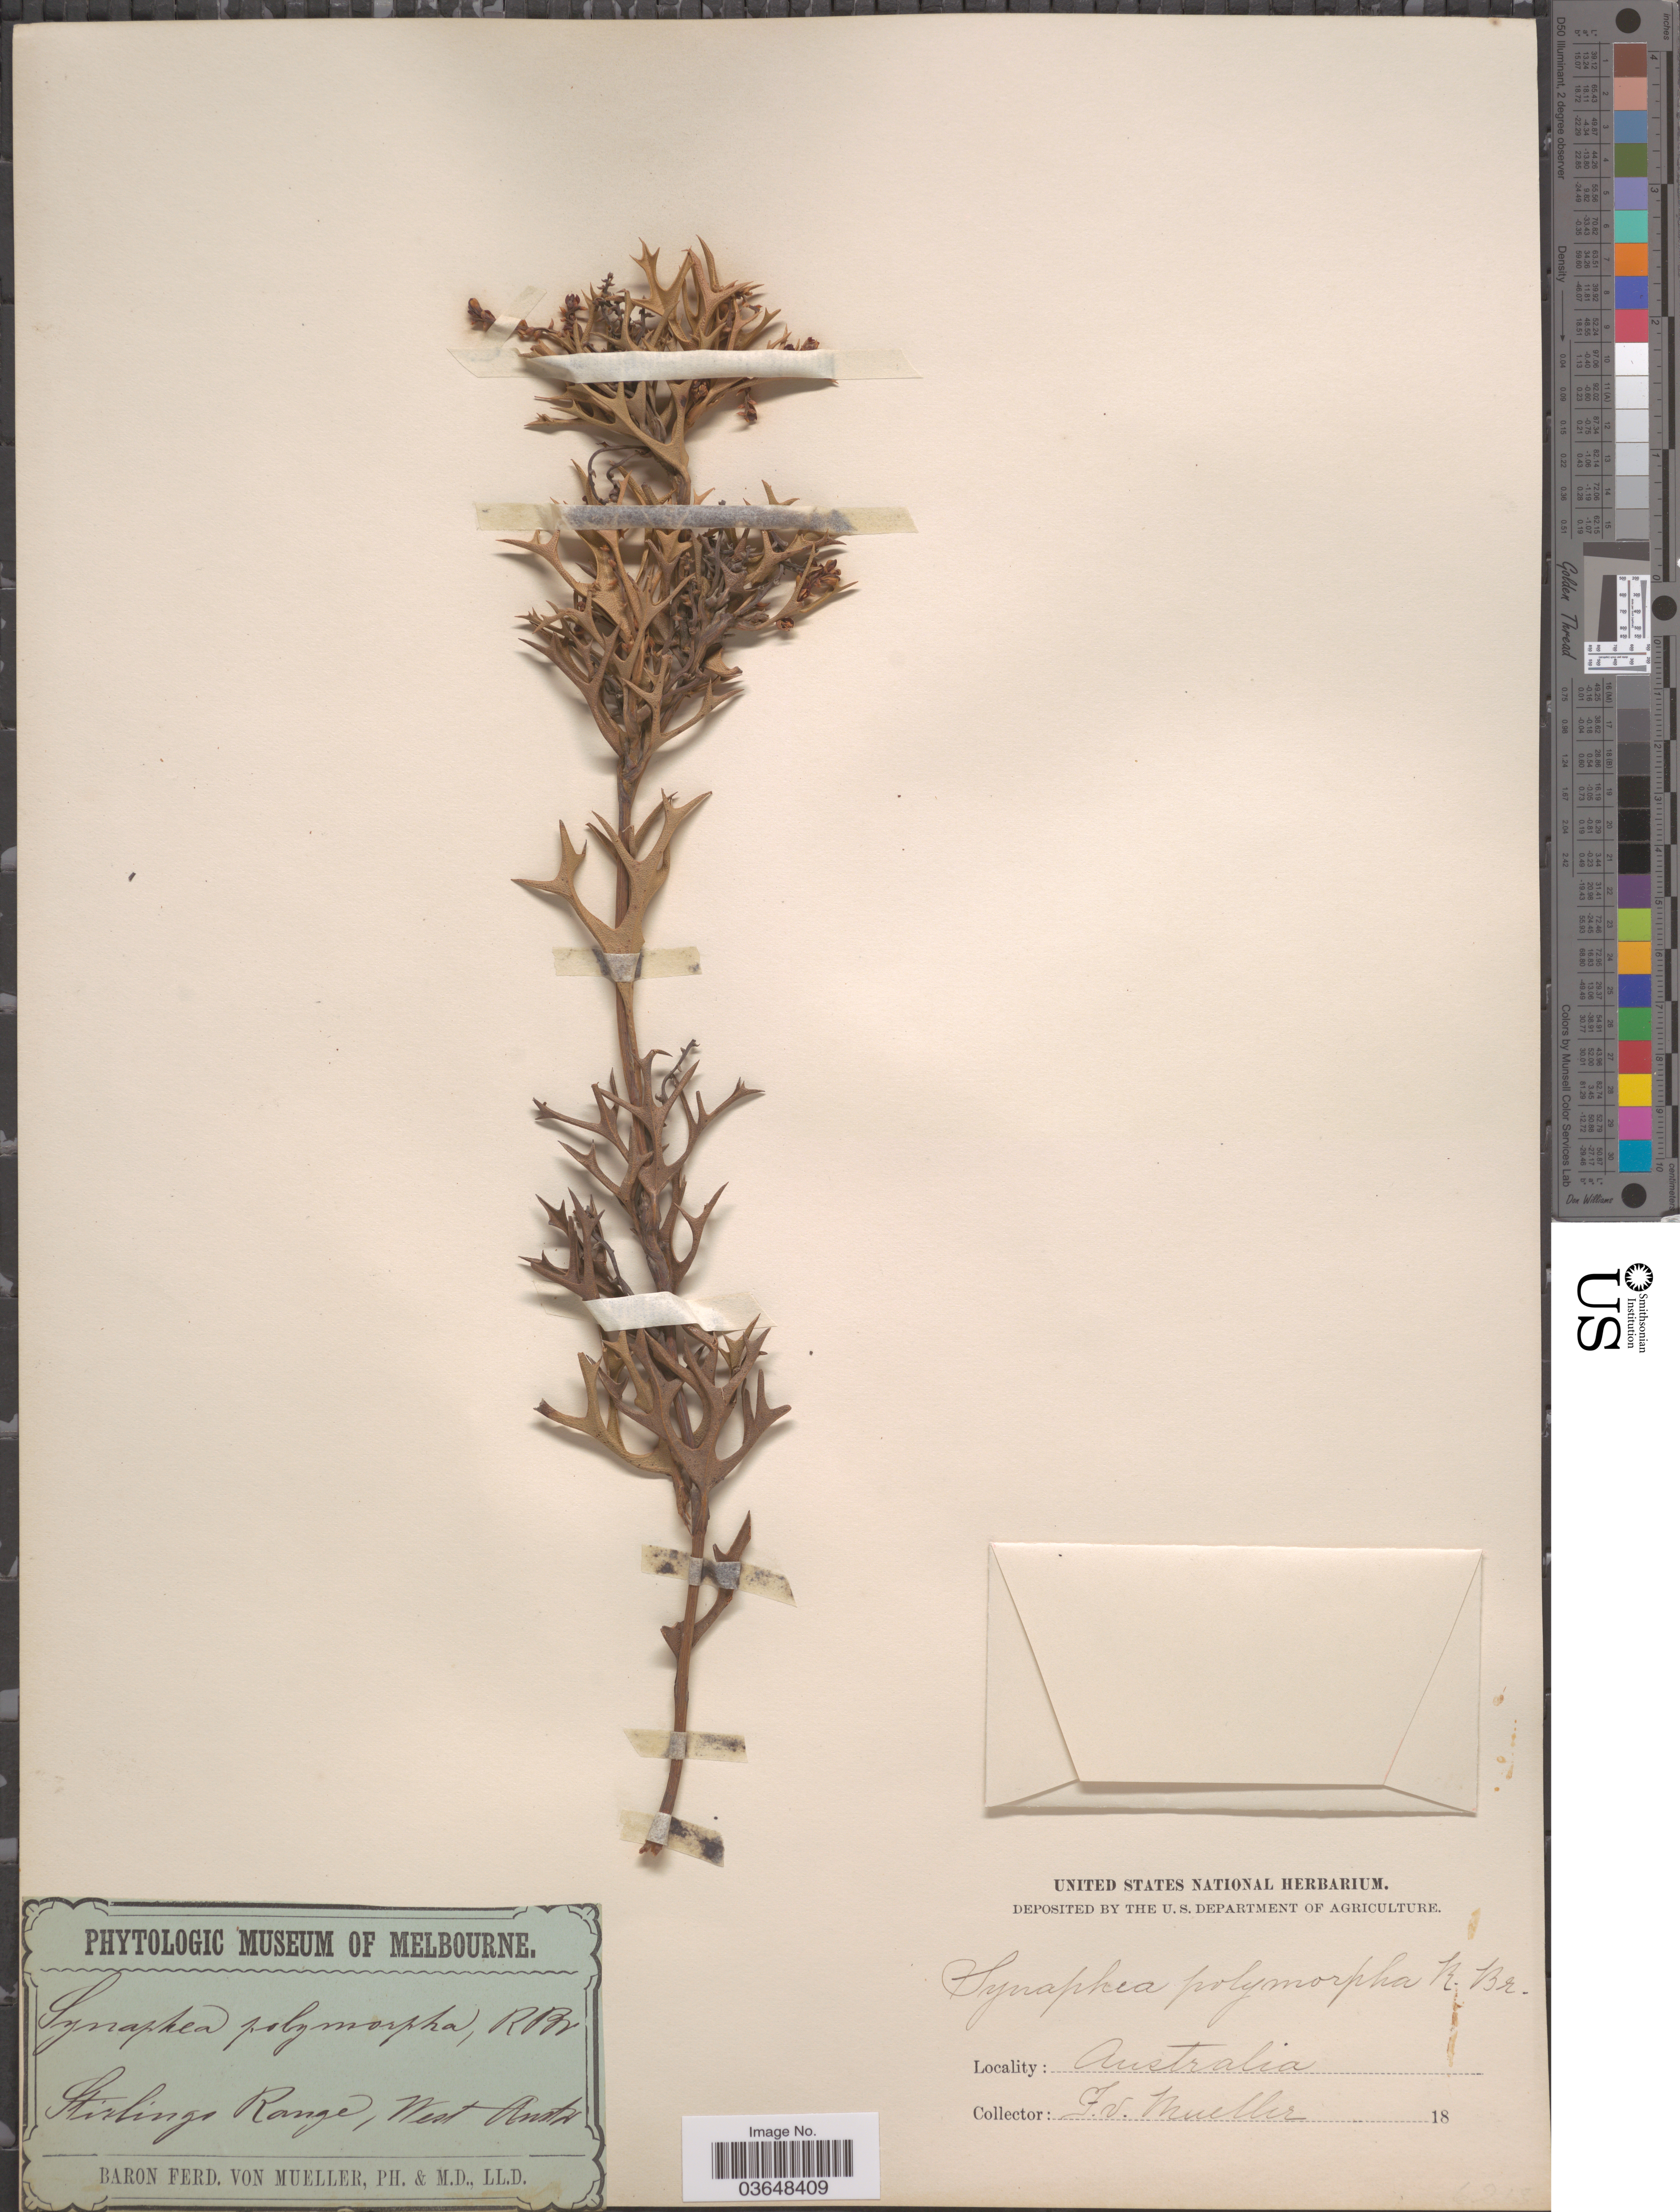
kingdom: Plantae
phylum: Tracheophyta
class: Magnoliopsida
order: Proteales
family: Proteaceae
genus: Synaphea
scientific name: Synaphea polymorpha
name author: R. Br.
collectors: F. Mueller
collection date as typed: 18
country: Australia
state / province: Western Australia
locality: Stirlings Range, West Austr.